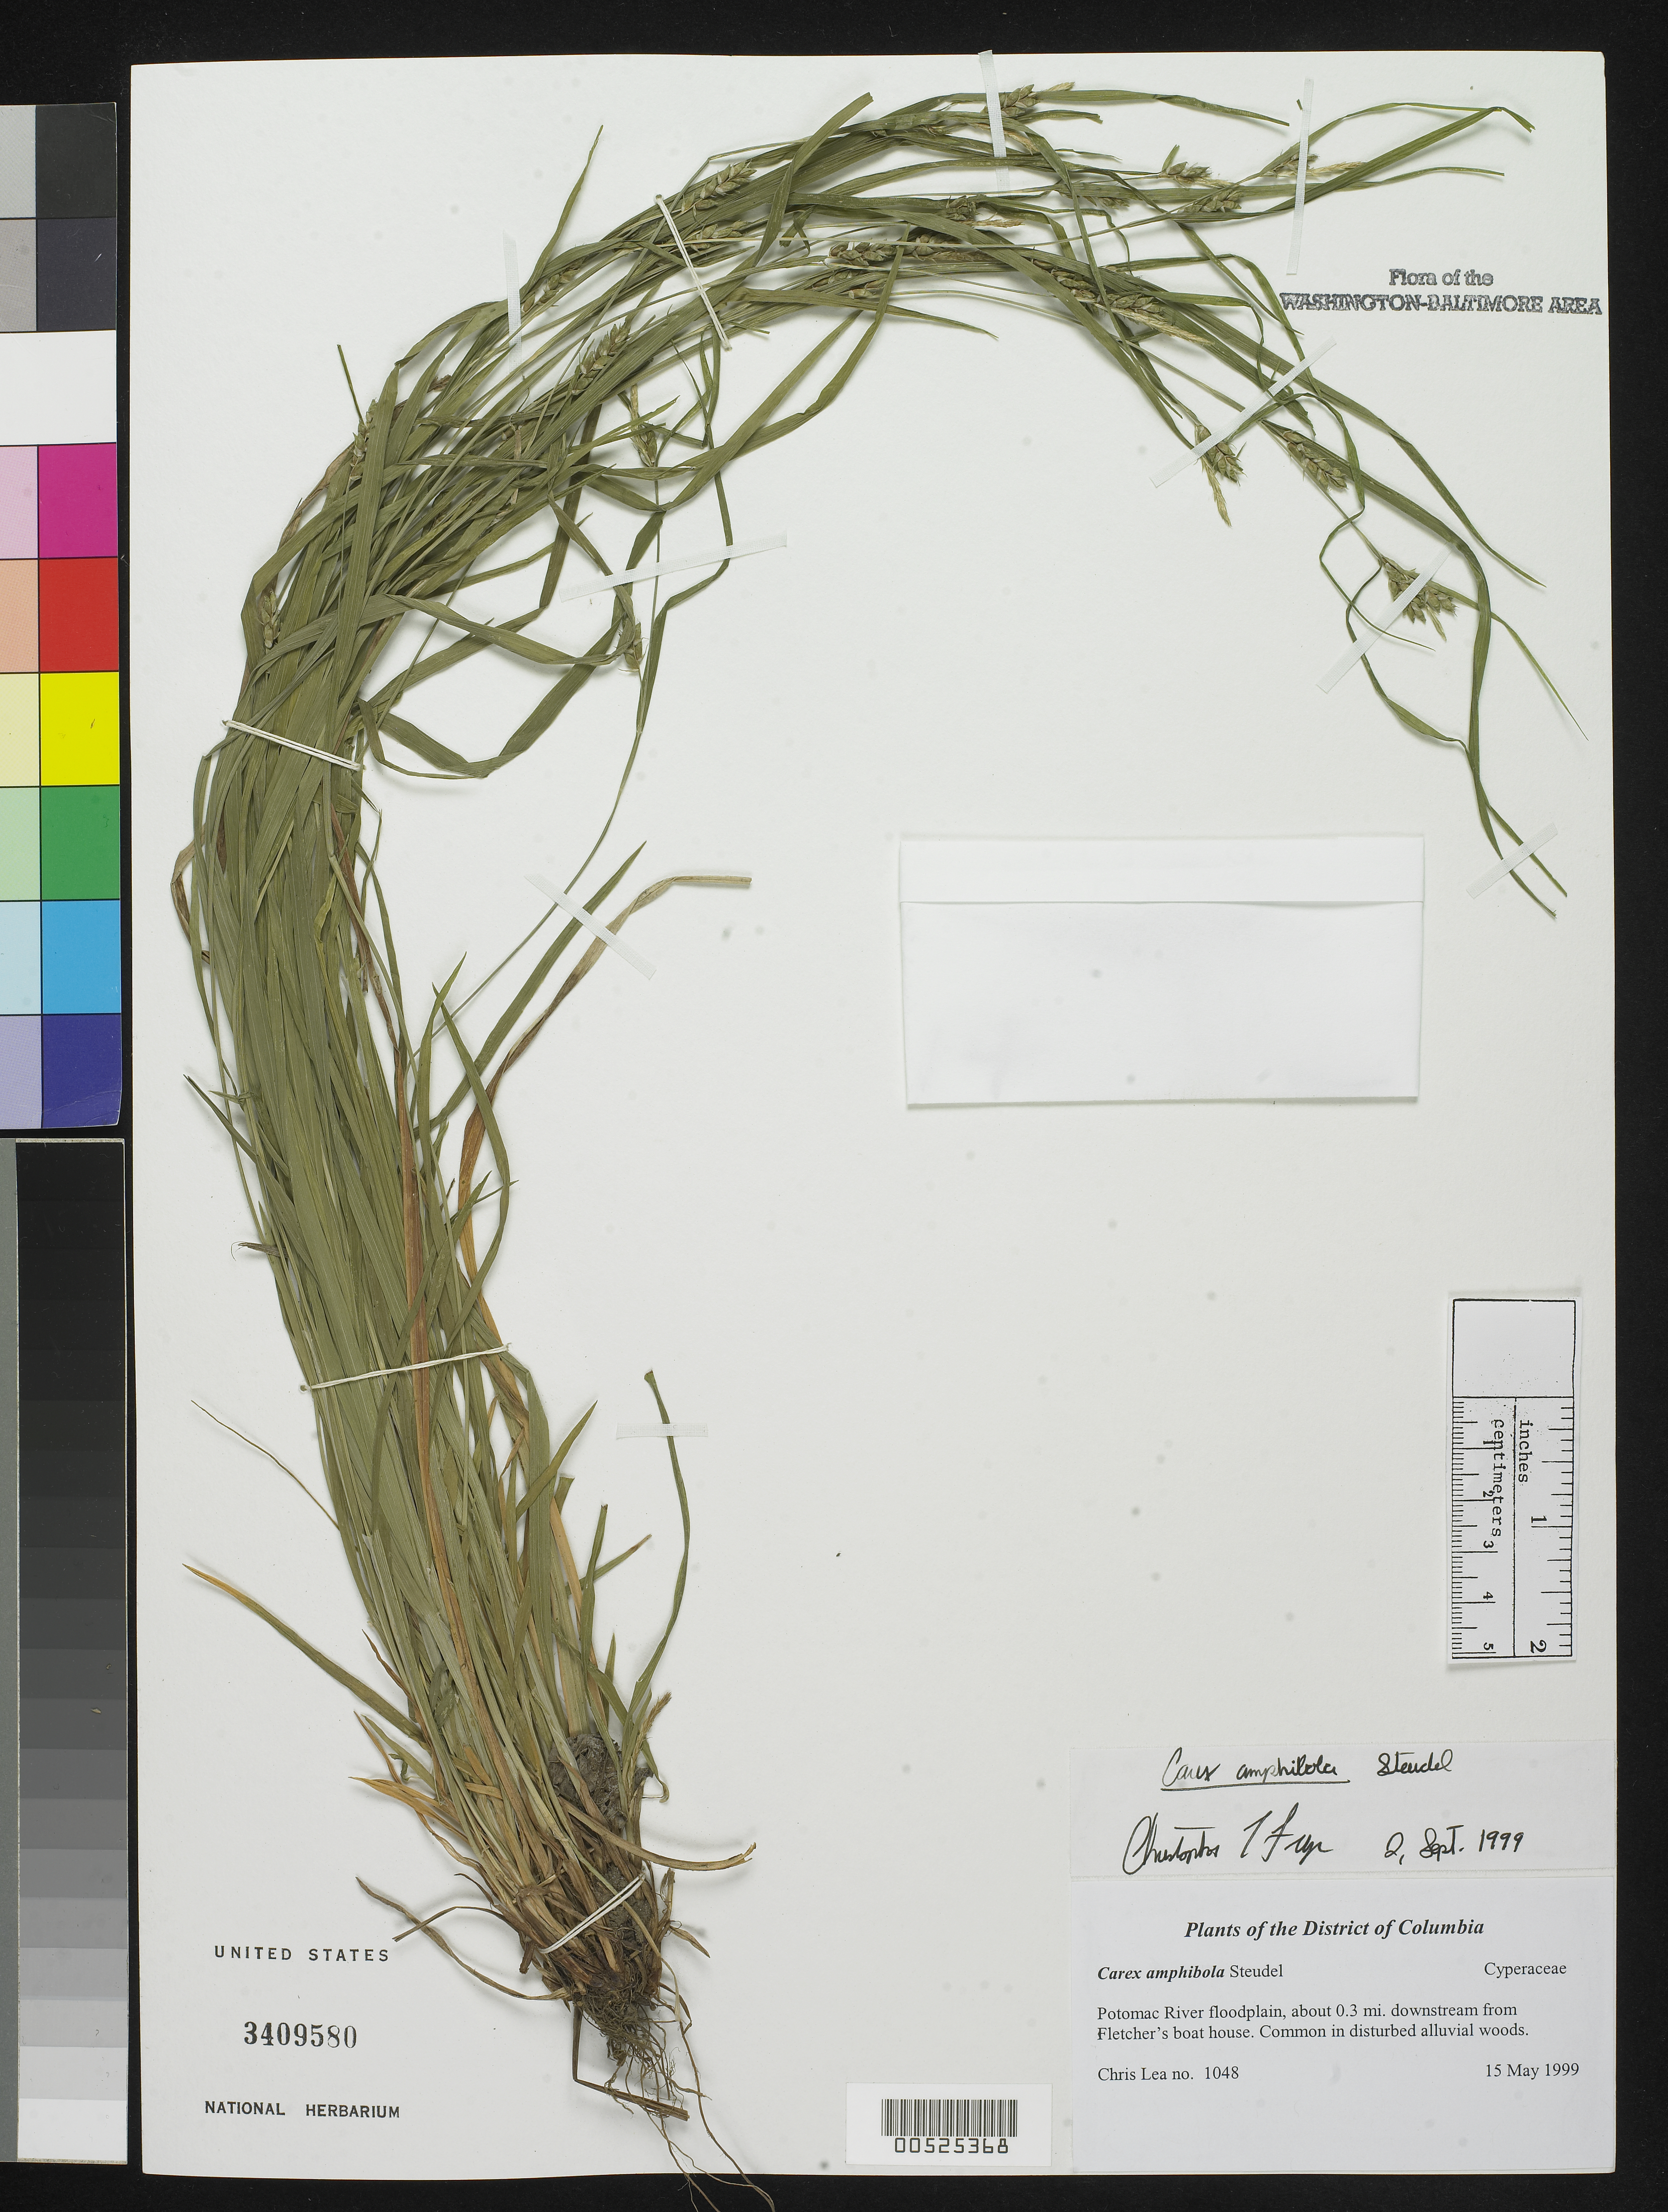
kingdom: Plantae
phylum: Tracheophyta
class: Liliopsida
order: Poales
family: Cyperaceae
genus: Carex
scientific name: Carex amphibola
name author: Steud.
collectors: C. Lea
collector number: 1048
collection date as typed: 15 May 1999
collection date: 1999-05-15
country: United States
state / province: Maryland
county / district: Montgomery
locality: Potomac River floodplain, about 0.3 mi. downstream from Fletcher's boat house.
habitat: Common in disturbed alluvial woods.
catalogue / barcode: US 3409580